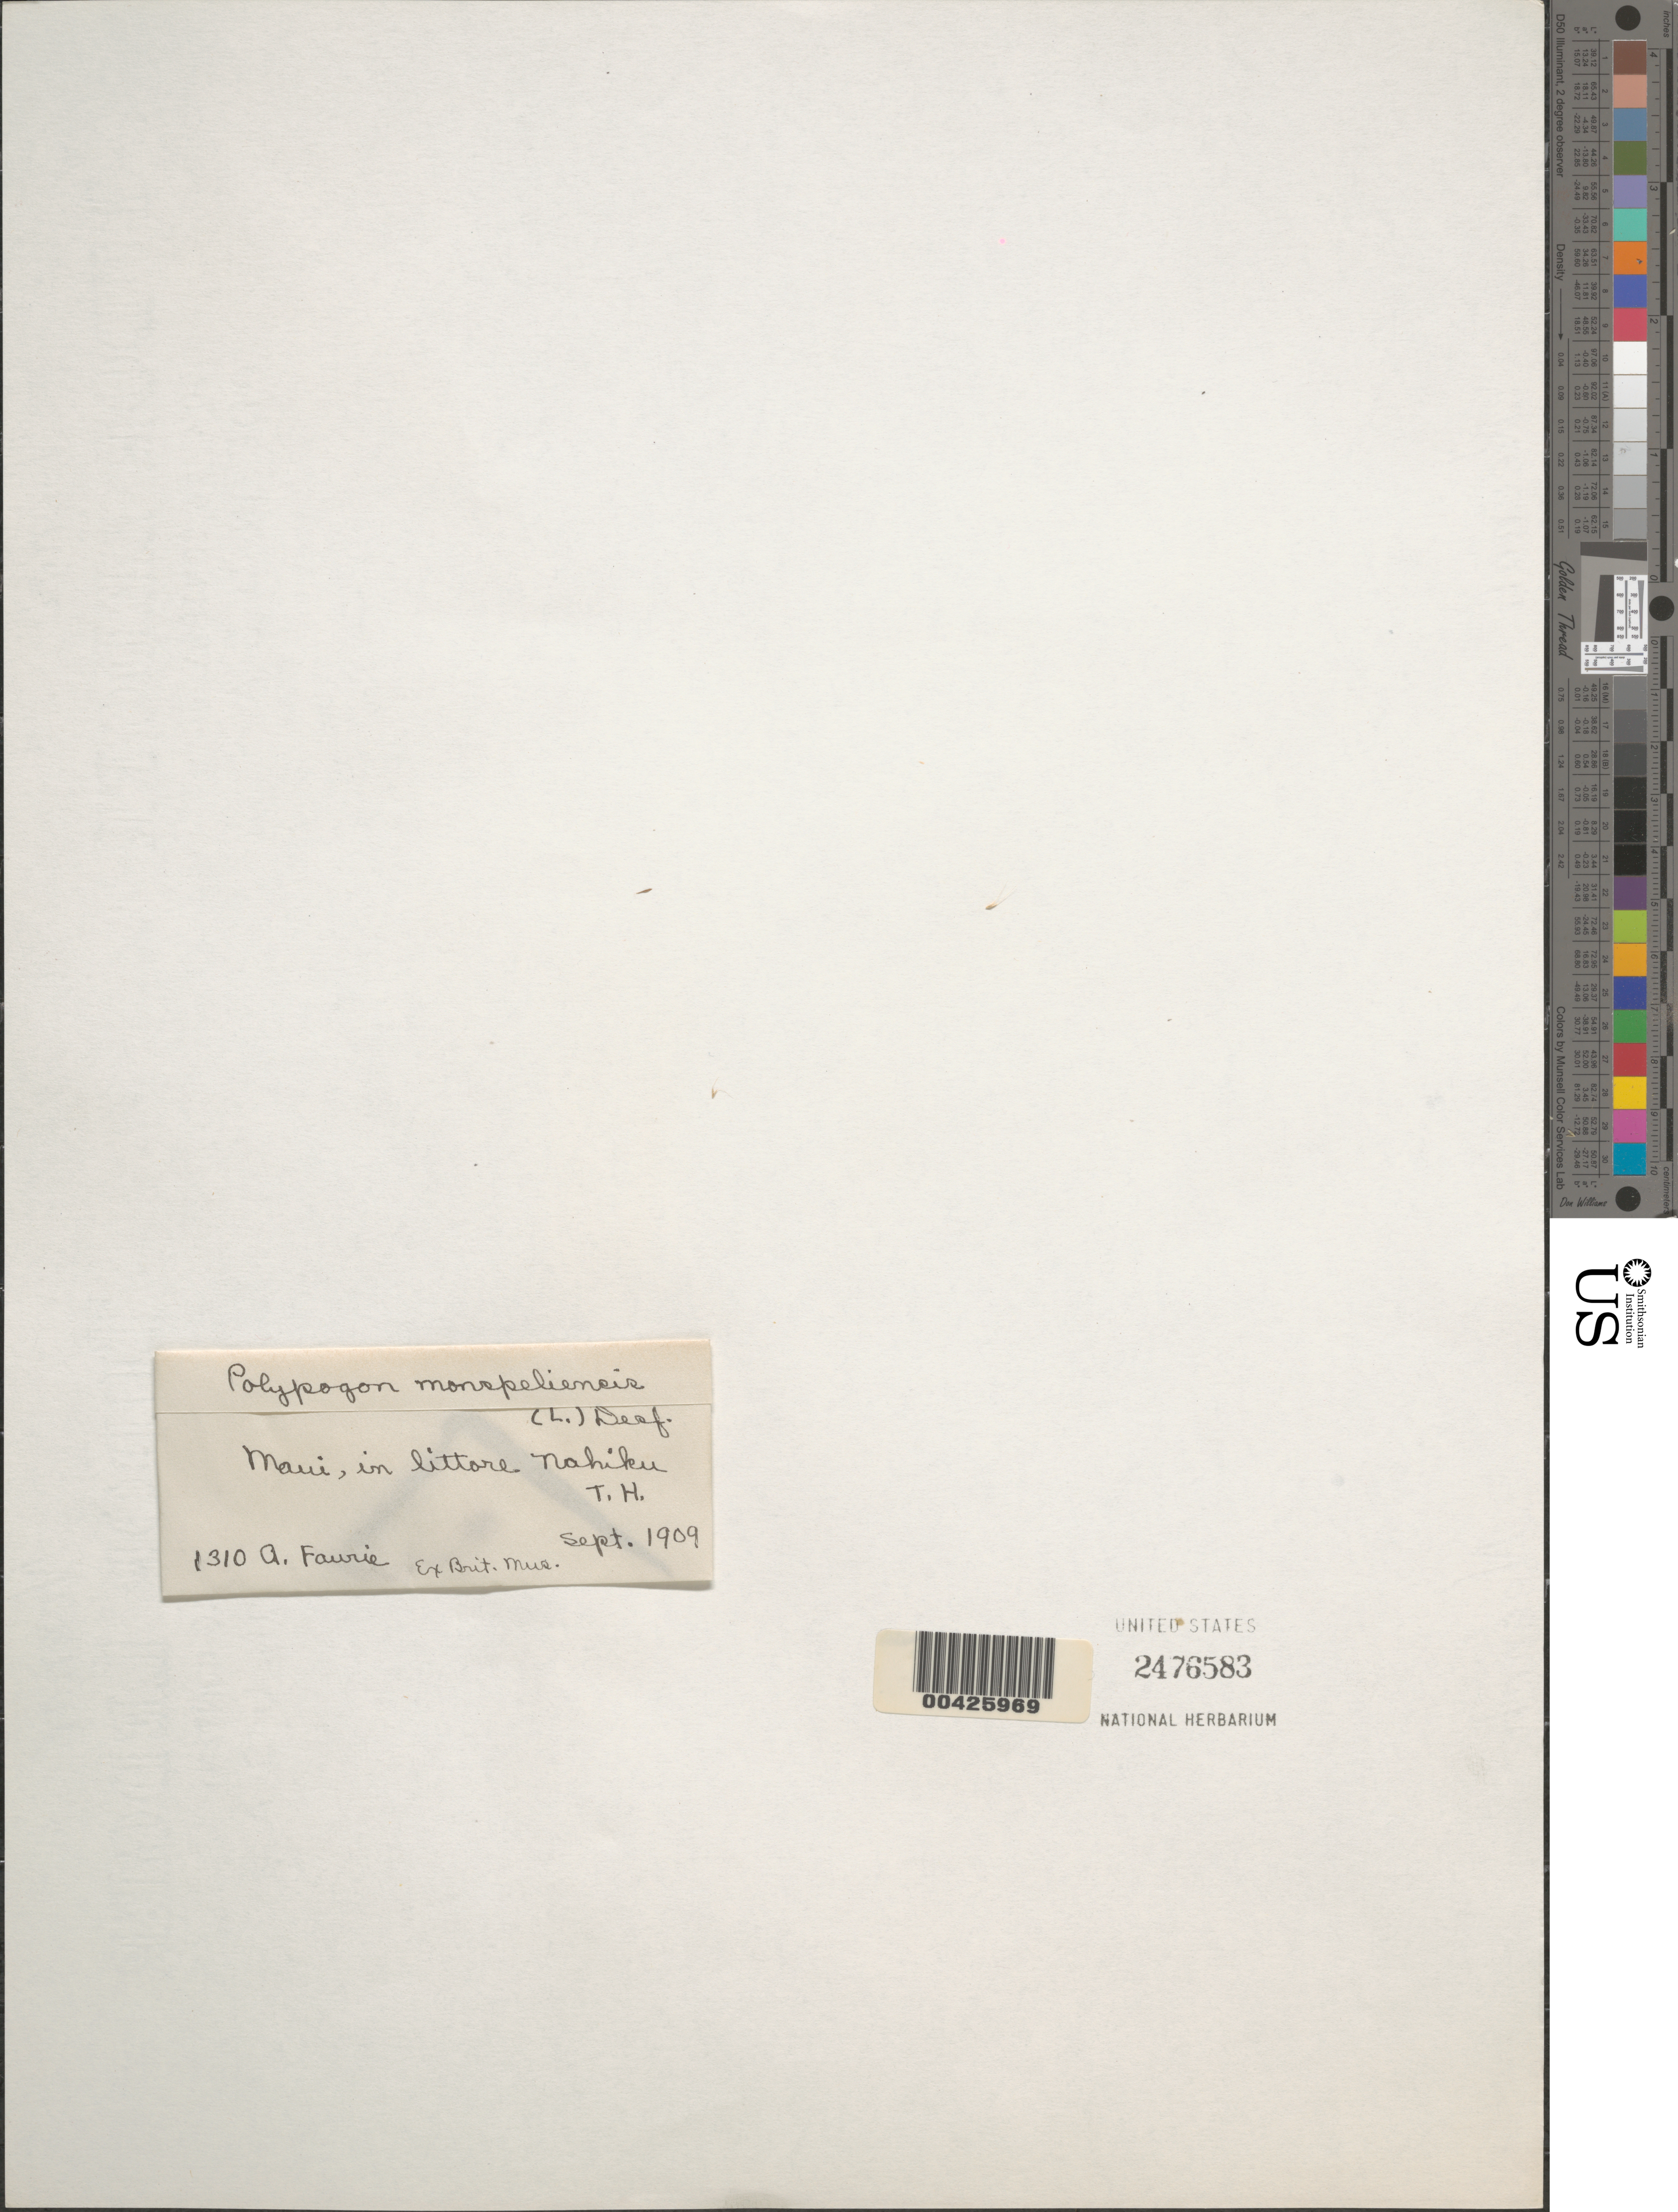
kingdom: Plantae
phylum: Tracheophyta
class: Liliopsida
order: Poales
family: Poaceae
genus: Polypogon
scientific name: Polypogon monspeliensis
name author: (L.) Desf.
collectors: A. Faurie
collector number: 1310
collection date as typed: Sep 1909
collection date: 1909-09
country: United States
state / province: Hawaii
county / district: Maui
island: Maui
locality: In littore Nahiku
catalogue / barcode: US 2476583